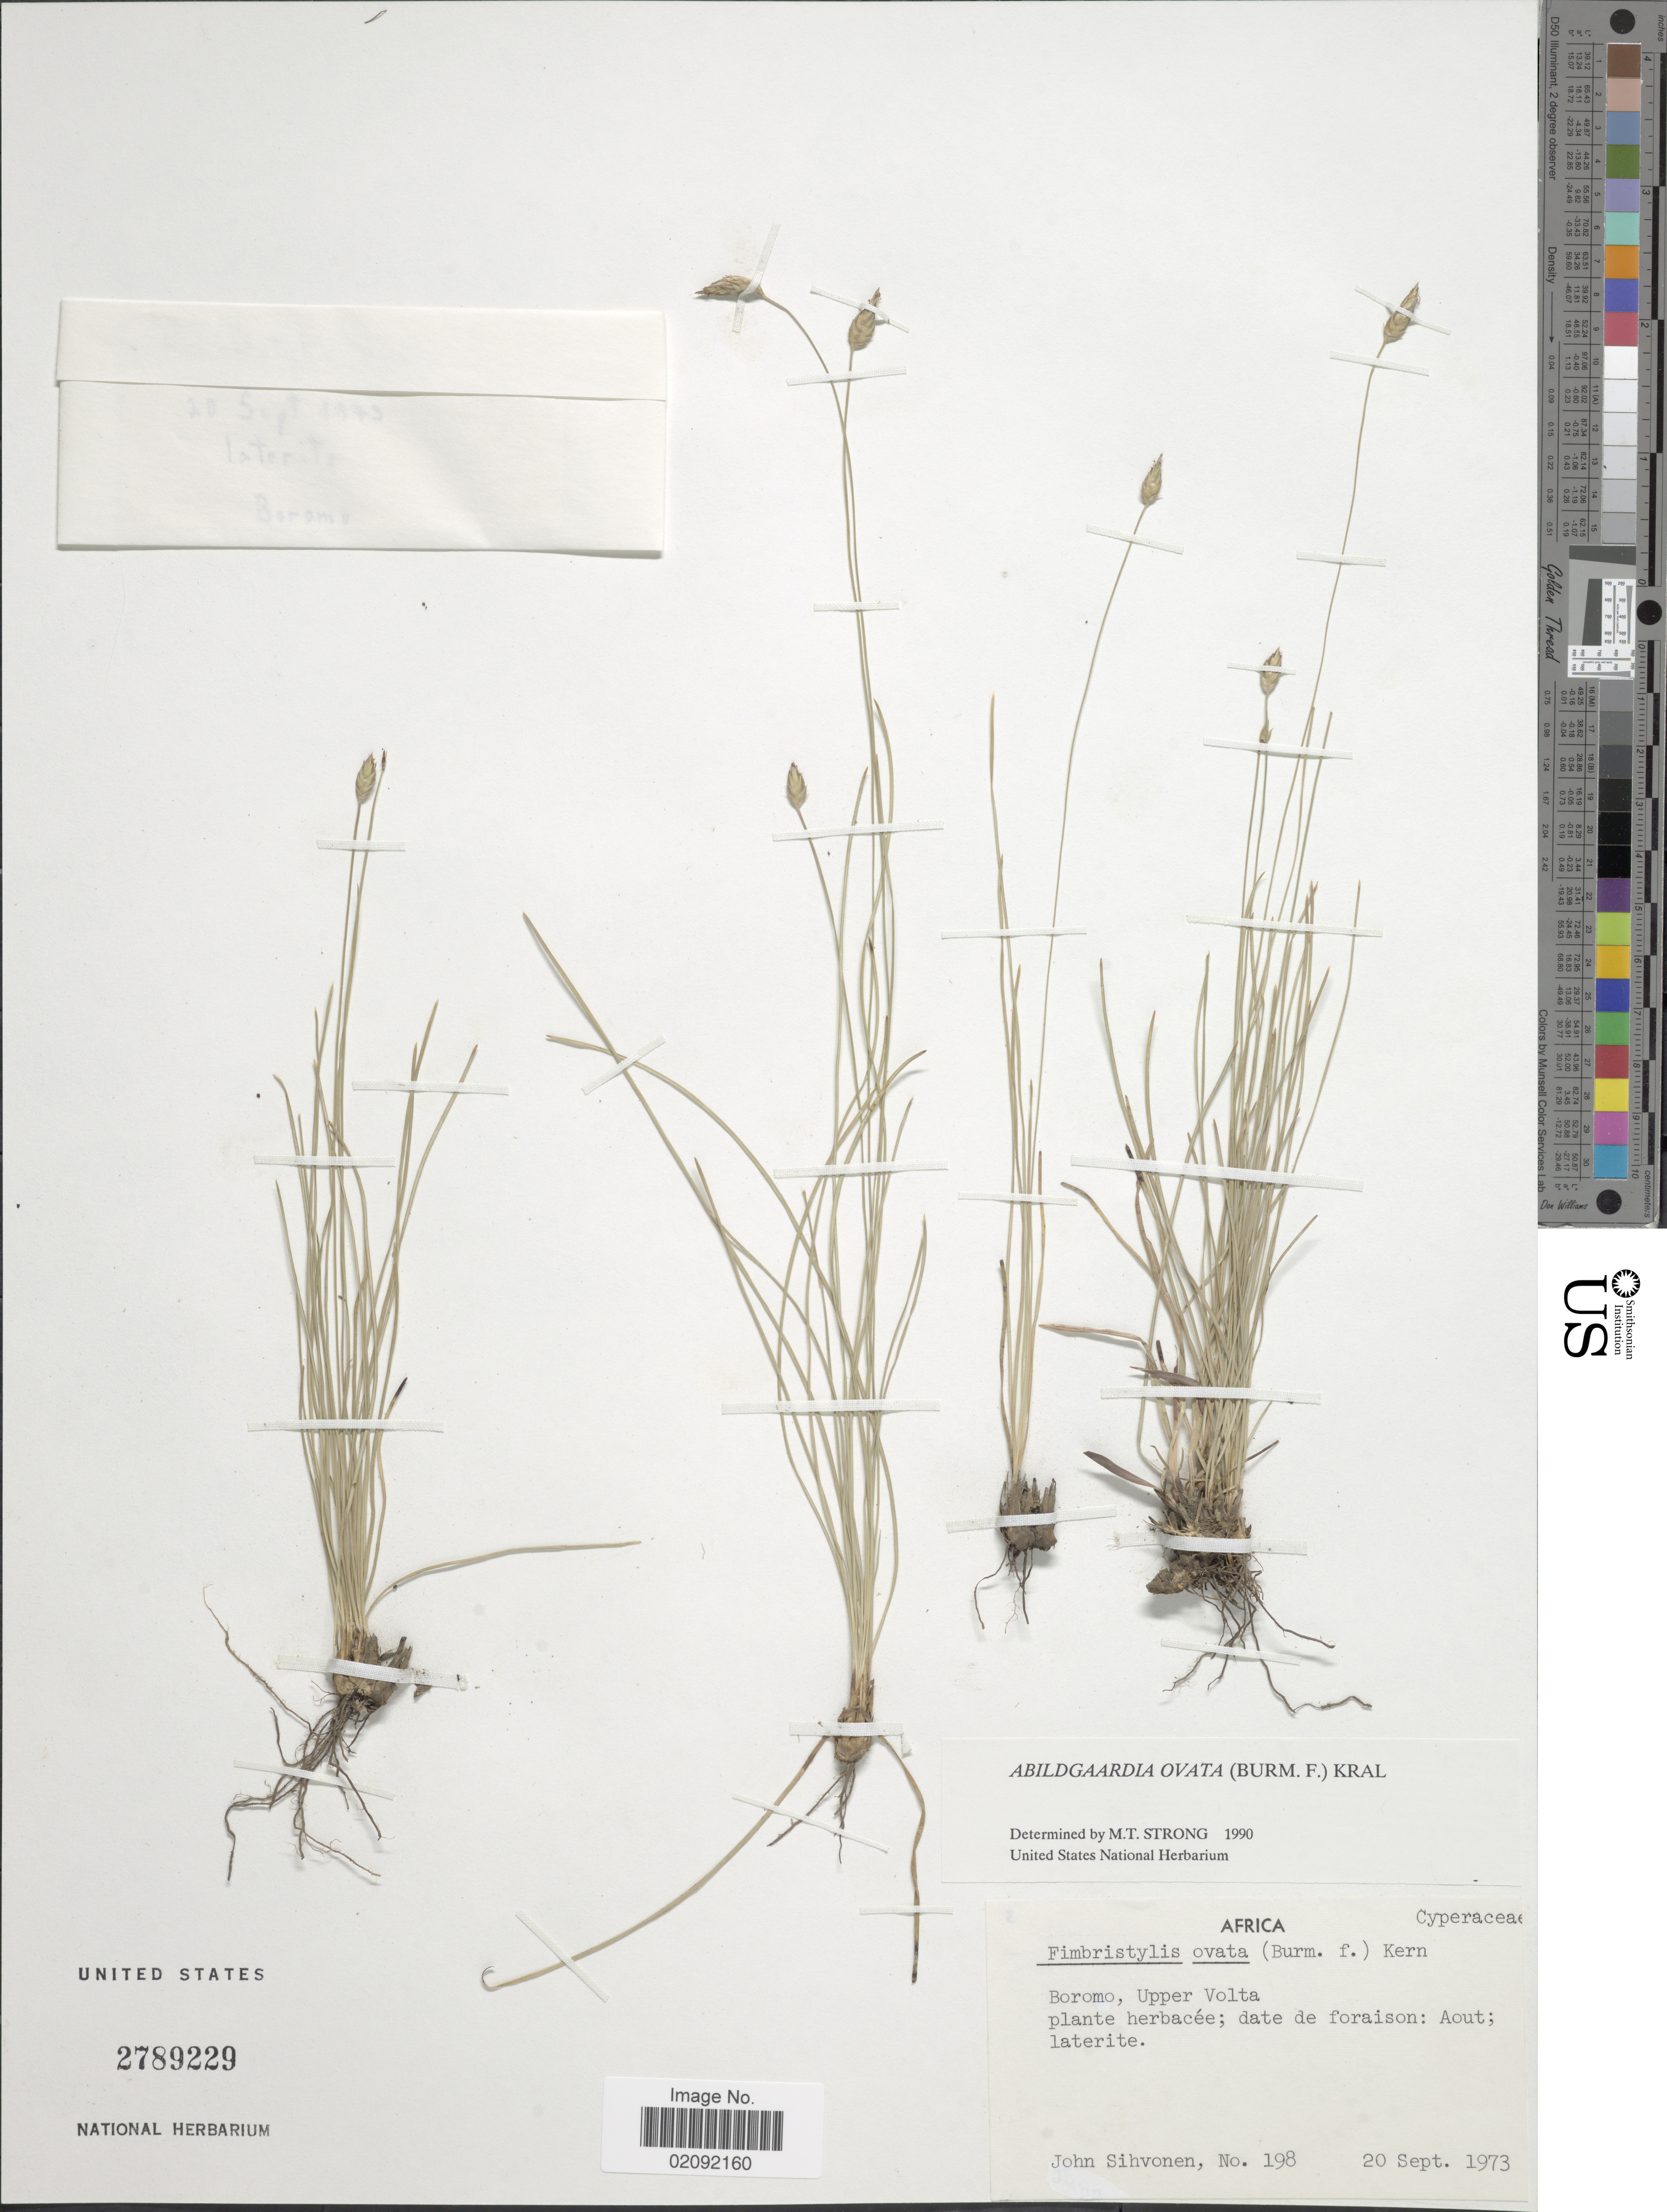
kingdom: Plantae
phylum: Tracheophyta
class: Liliopsida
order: Poales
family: Cyperaceae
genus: Abildgaardia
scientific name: Abildgaardia ovata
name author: (Burm. f.) Kral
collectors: J. Sihvonen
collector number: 198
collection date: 1973-09-20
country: Burkina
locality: Boromo, Upper Volta.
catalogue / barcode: US 2789229